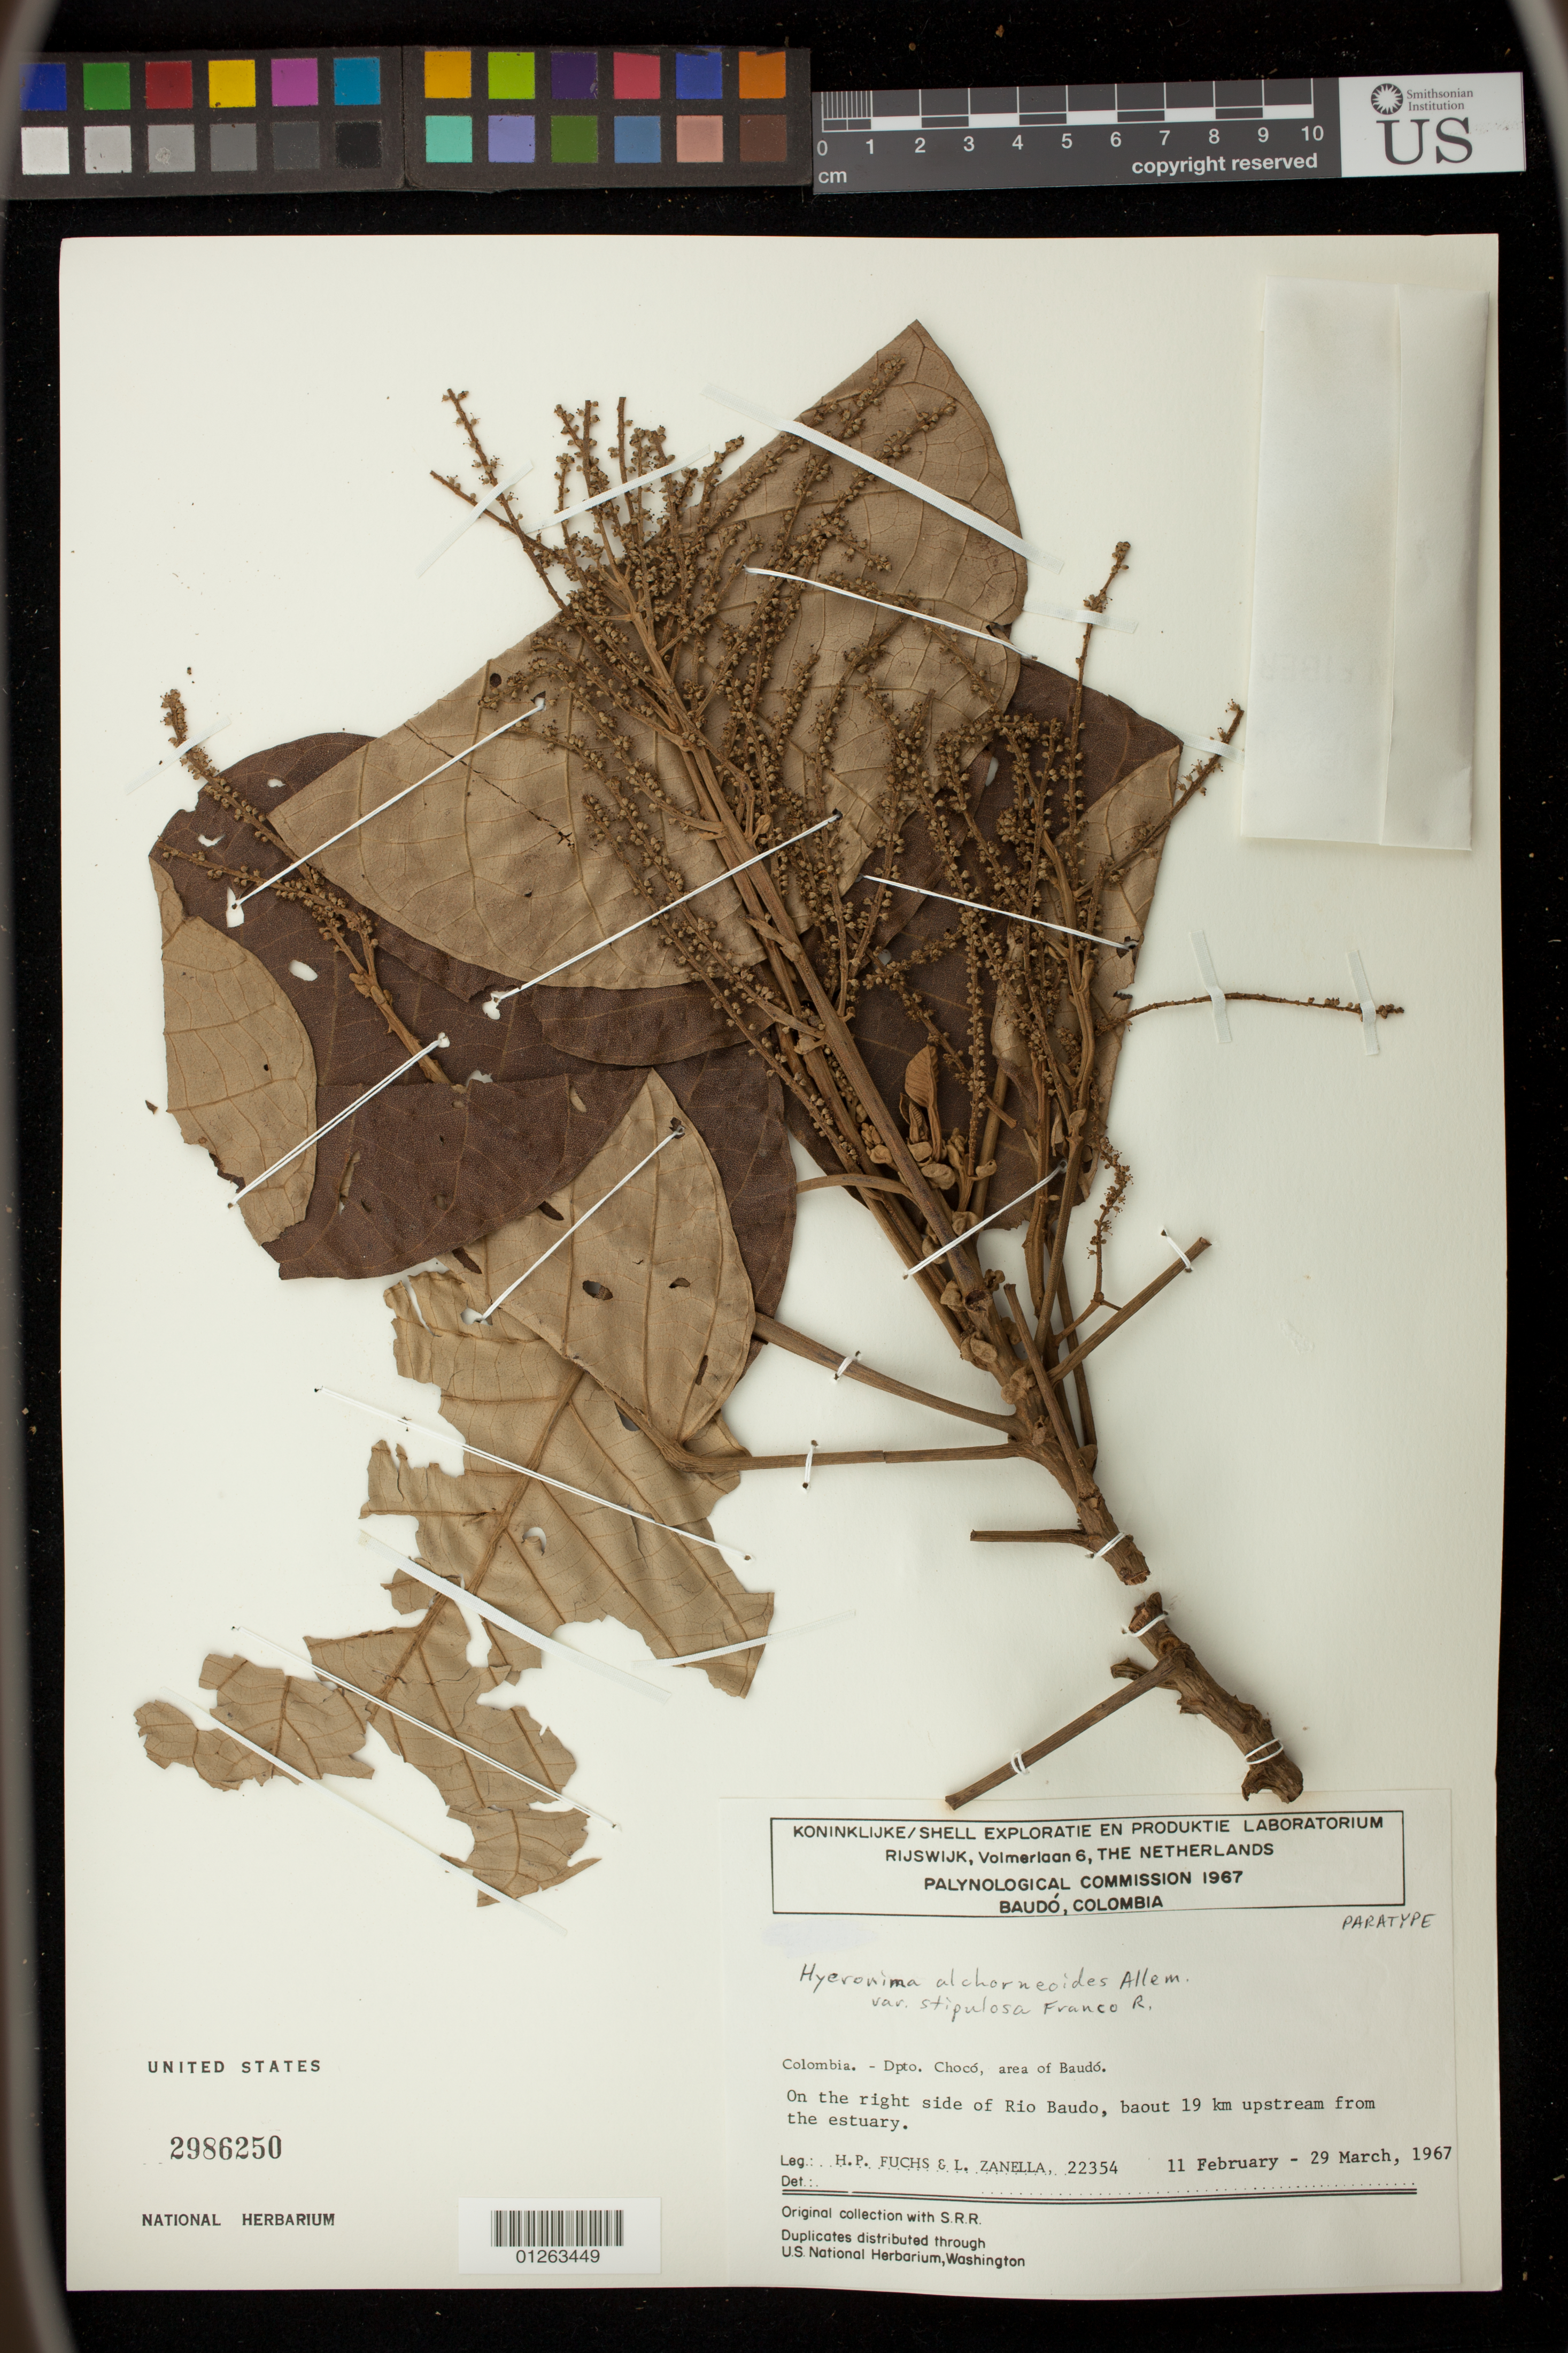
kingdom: Plantae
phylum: Tracheophyta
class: Magnoliopsida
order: Malpighiales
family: Phyllanthaceae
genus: Hieronyma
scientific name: Hieronyma alchorneoides var. stipulosa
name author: P. Franco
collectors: H. P. Fuchs & L. Zanella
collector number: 22354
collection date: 1967-02-11/1967-03-29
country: Colombia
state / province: Choco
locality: Dpto. Choco, area of Baudo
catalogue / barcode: US 2986250